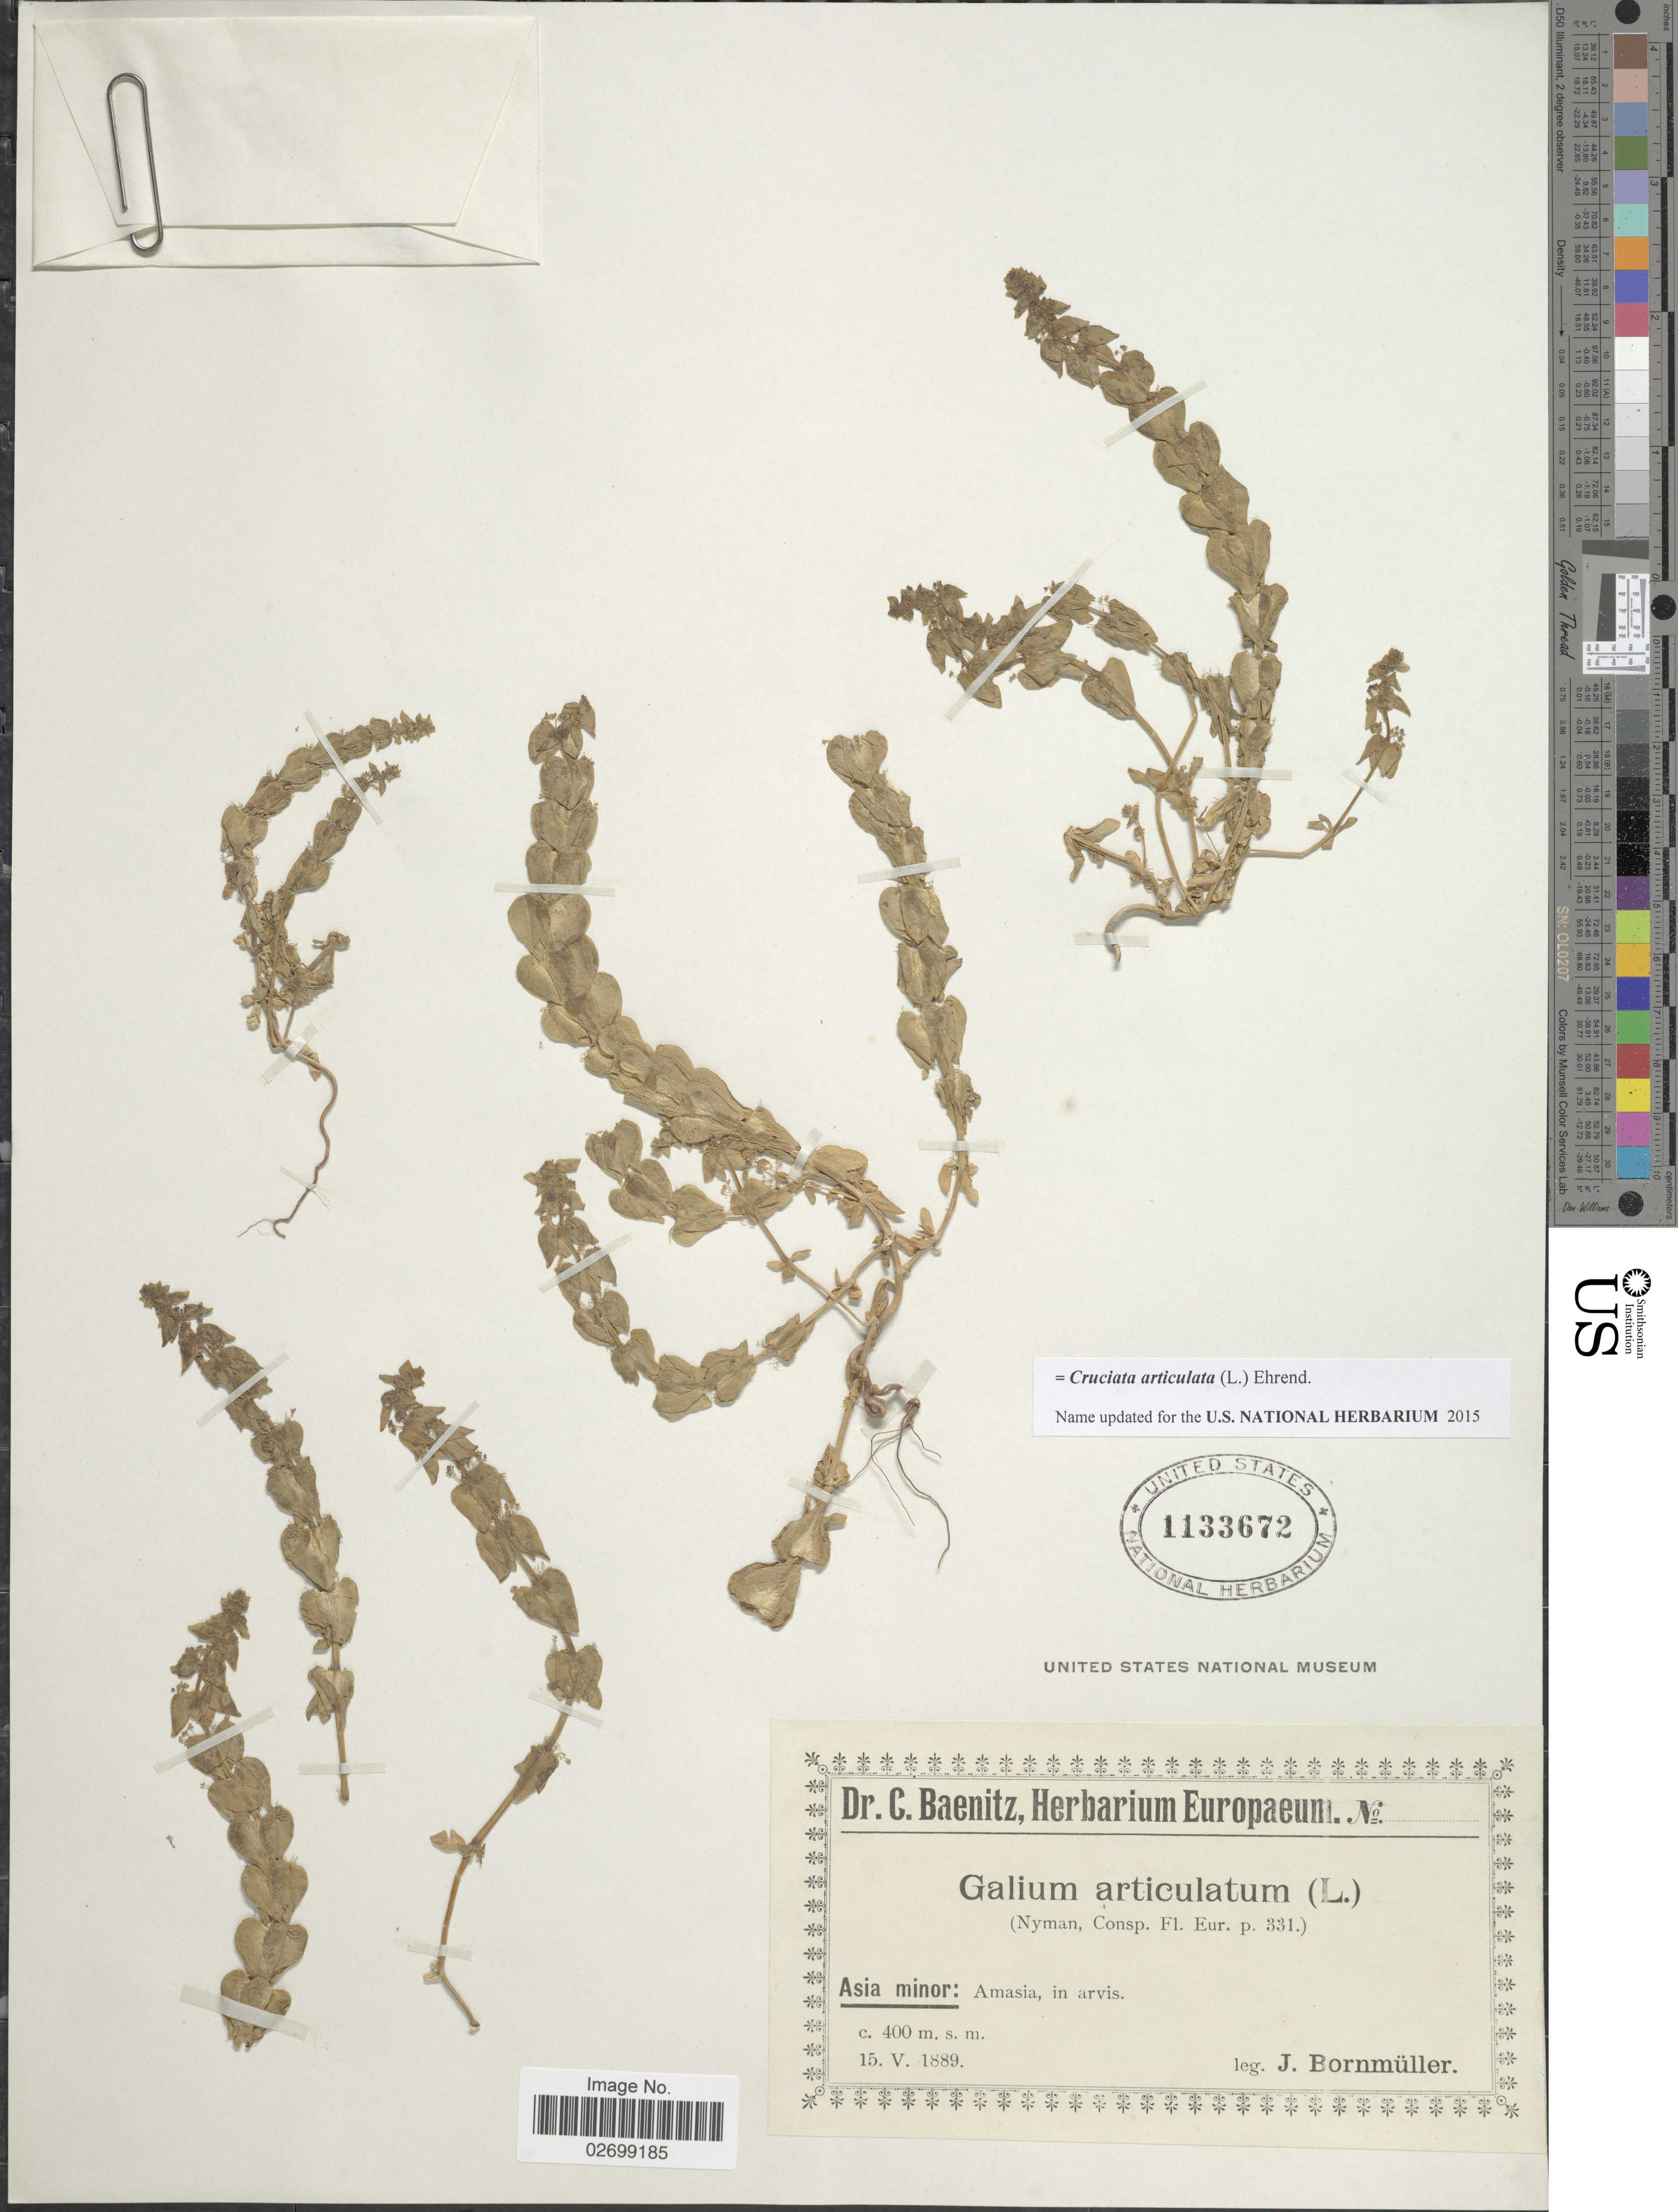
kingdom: Plantae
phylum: Tracheophyta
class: Magnoliopsida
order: Gentianales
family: Rubiaceae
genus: Cruciata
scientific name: Cruciata articulata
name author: (L.) Ehrend.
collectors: J. Bornmüller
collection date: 1889-05-15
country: Turkey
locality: Asia minor: Amasia, in arvis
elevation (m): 400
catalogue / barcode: US 1133672